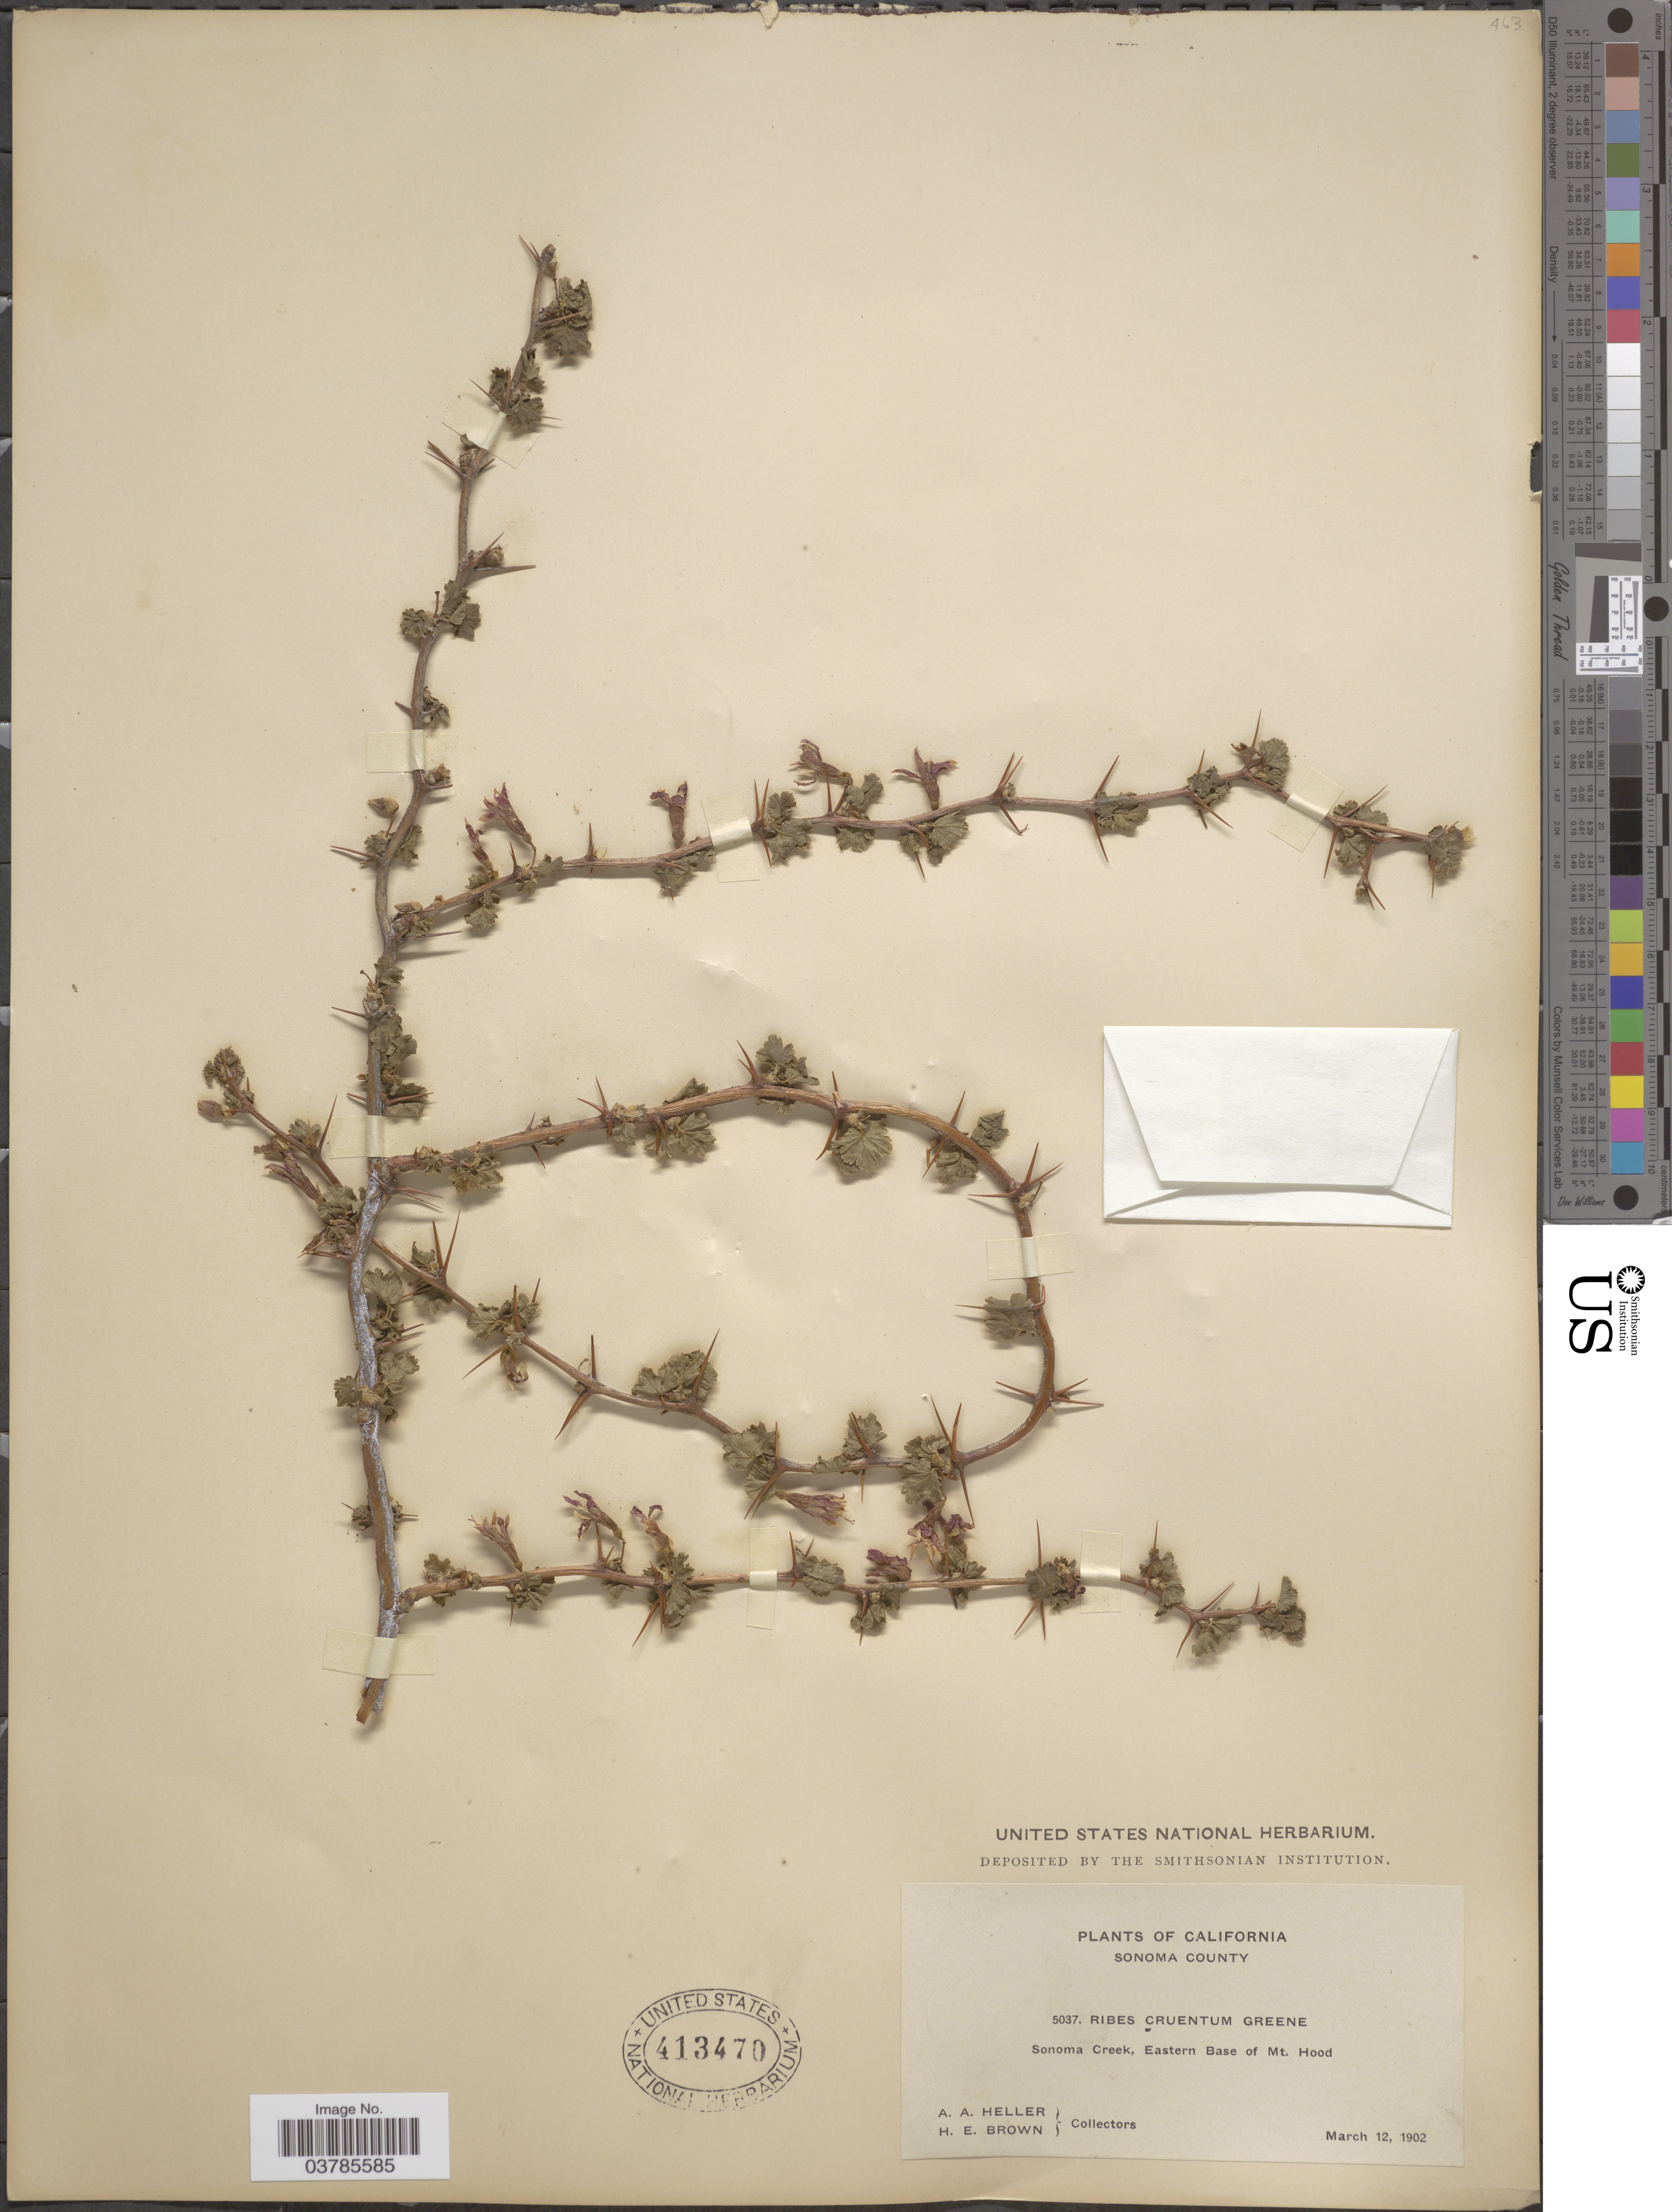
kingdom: Plantae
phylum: Tracheophyta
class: Magnoliopsida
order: Saxifragales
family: Grossulariaceae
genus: Ribes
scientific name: Ribes roezlii var. cruentum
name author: (Greene) Rehder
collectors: A. A. Heller & H. E. Brown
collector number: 5037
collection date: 1902-03-12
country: United States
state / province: California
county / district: Sonoma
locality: Sonoma County. Sonoma Creek, Eastern Base of Mt. Hood.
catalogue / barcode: US 413470